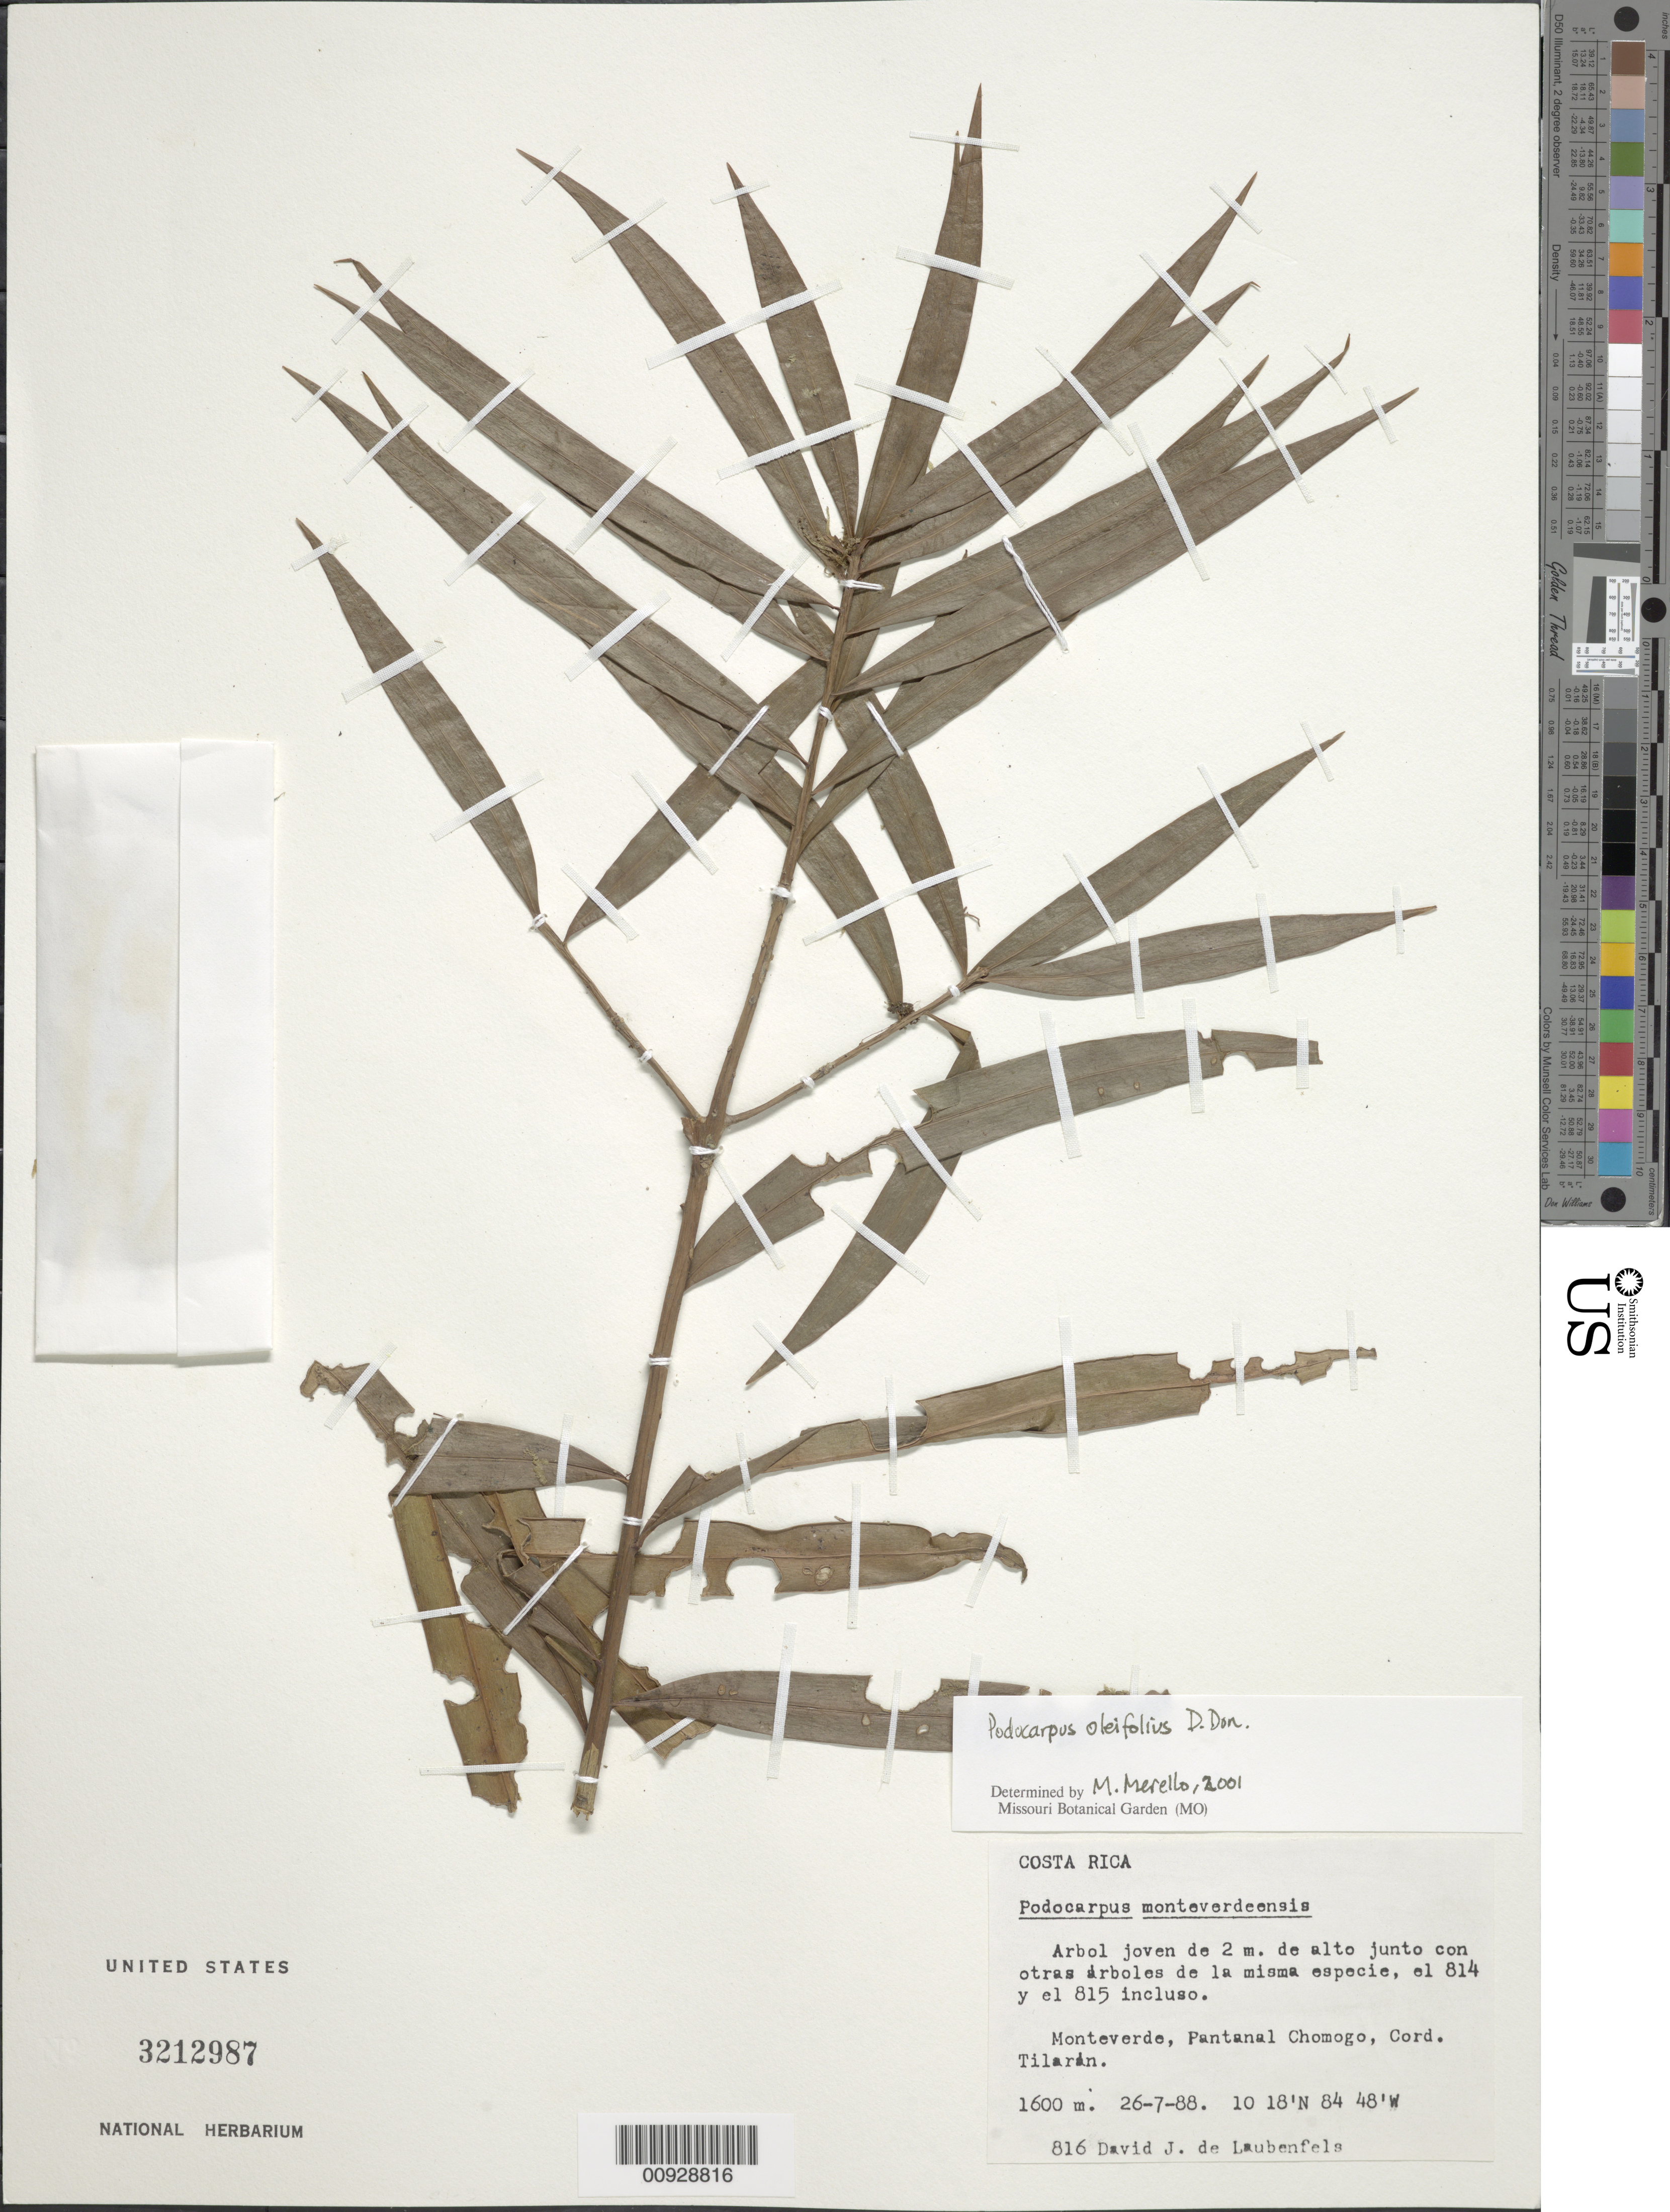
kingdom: Plantae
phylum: Tracheophyta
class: Pinopsida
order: Pinales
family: Podocarpaceae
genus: Podocarpus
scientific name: Podocarpus oleifolius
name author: D. Don ex Lamb.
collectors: D. J. de Laubenfels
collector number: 816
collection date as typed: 26 Jul 1988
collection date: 1988-07-26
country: Costa Rica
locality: Monteverde, Pantanal Chomogo, Cord. Tilarán.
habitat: Junto con otros árboles de la misma especie, el 814 y el 815 incluso.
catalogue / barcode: US 3212987